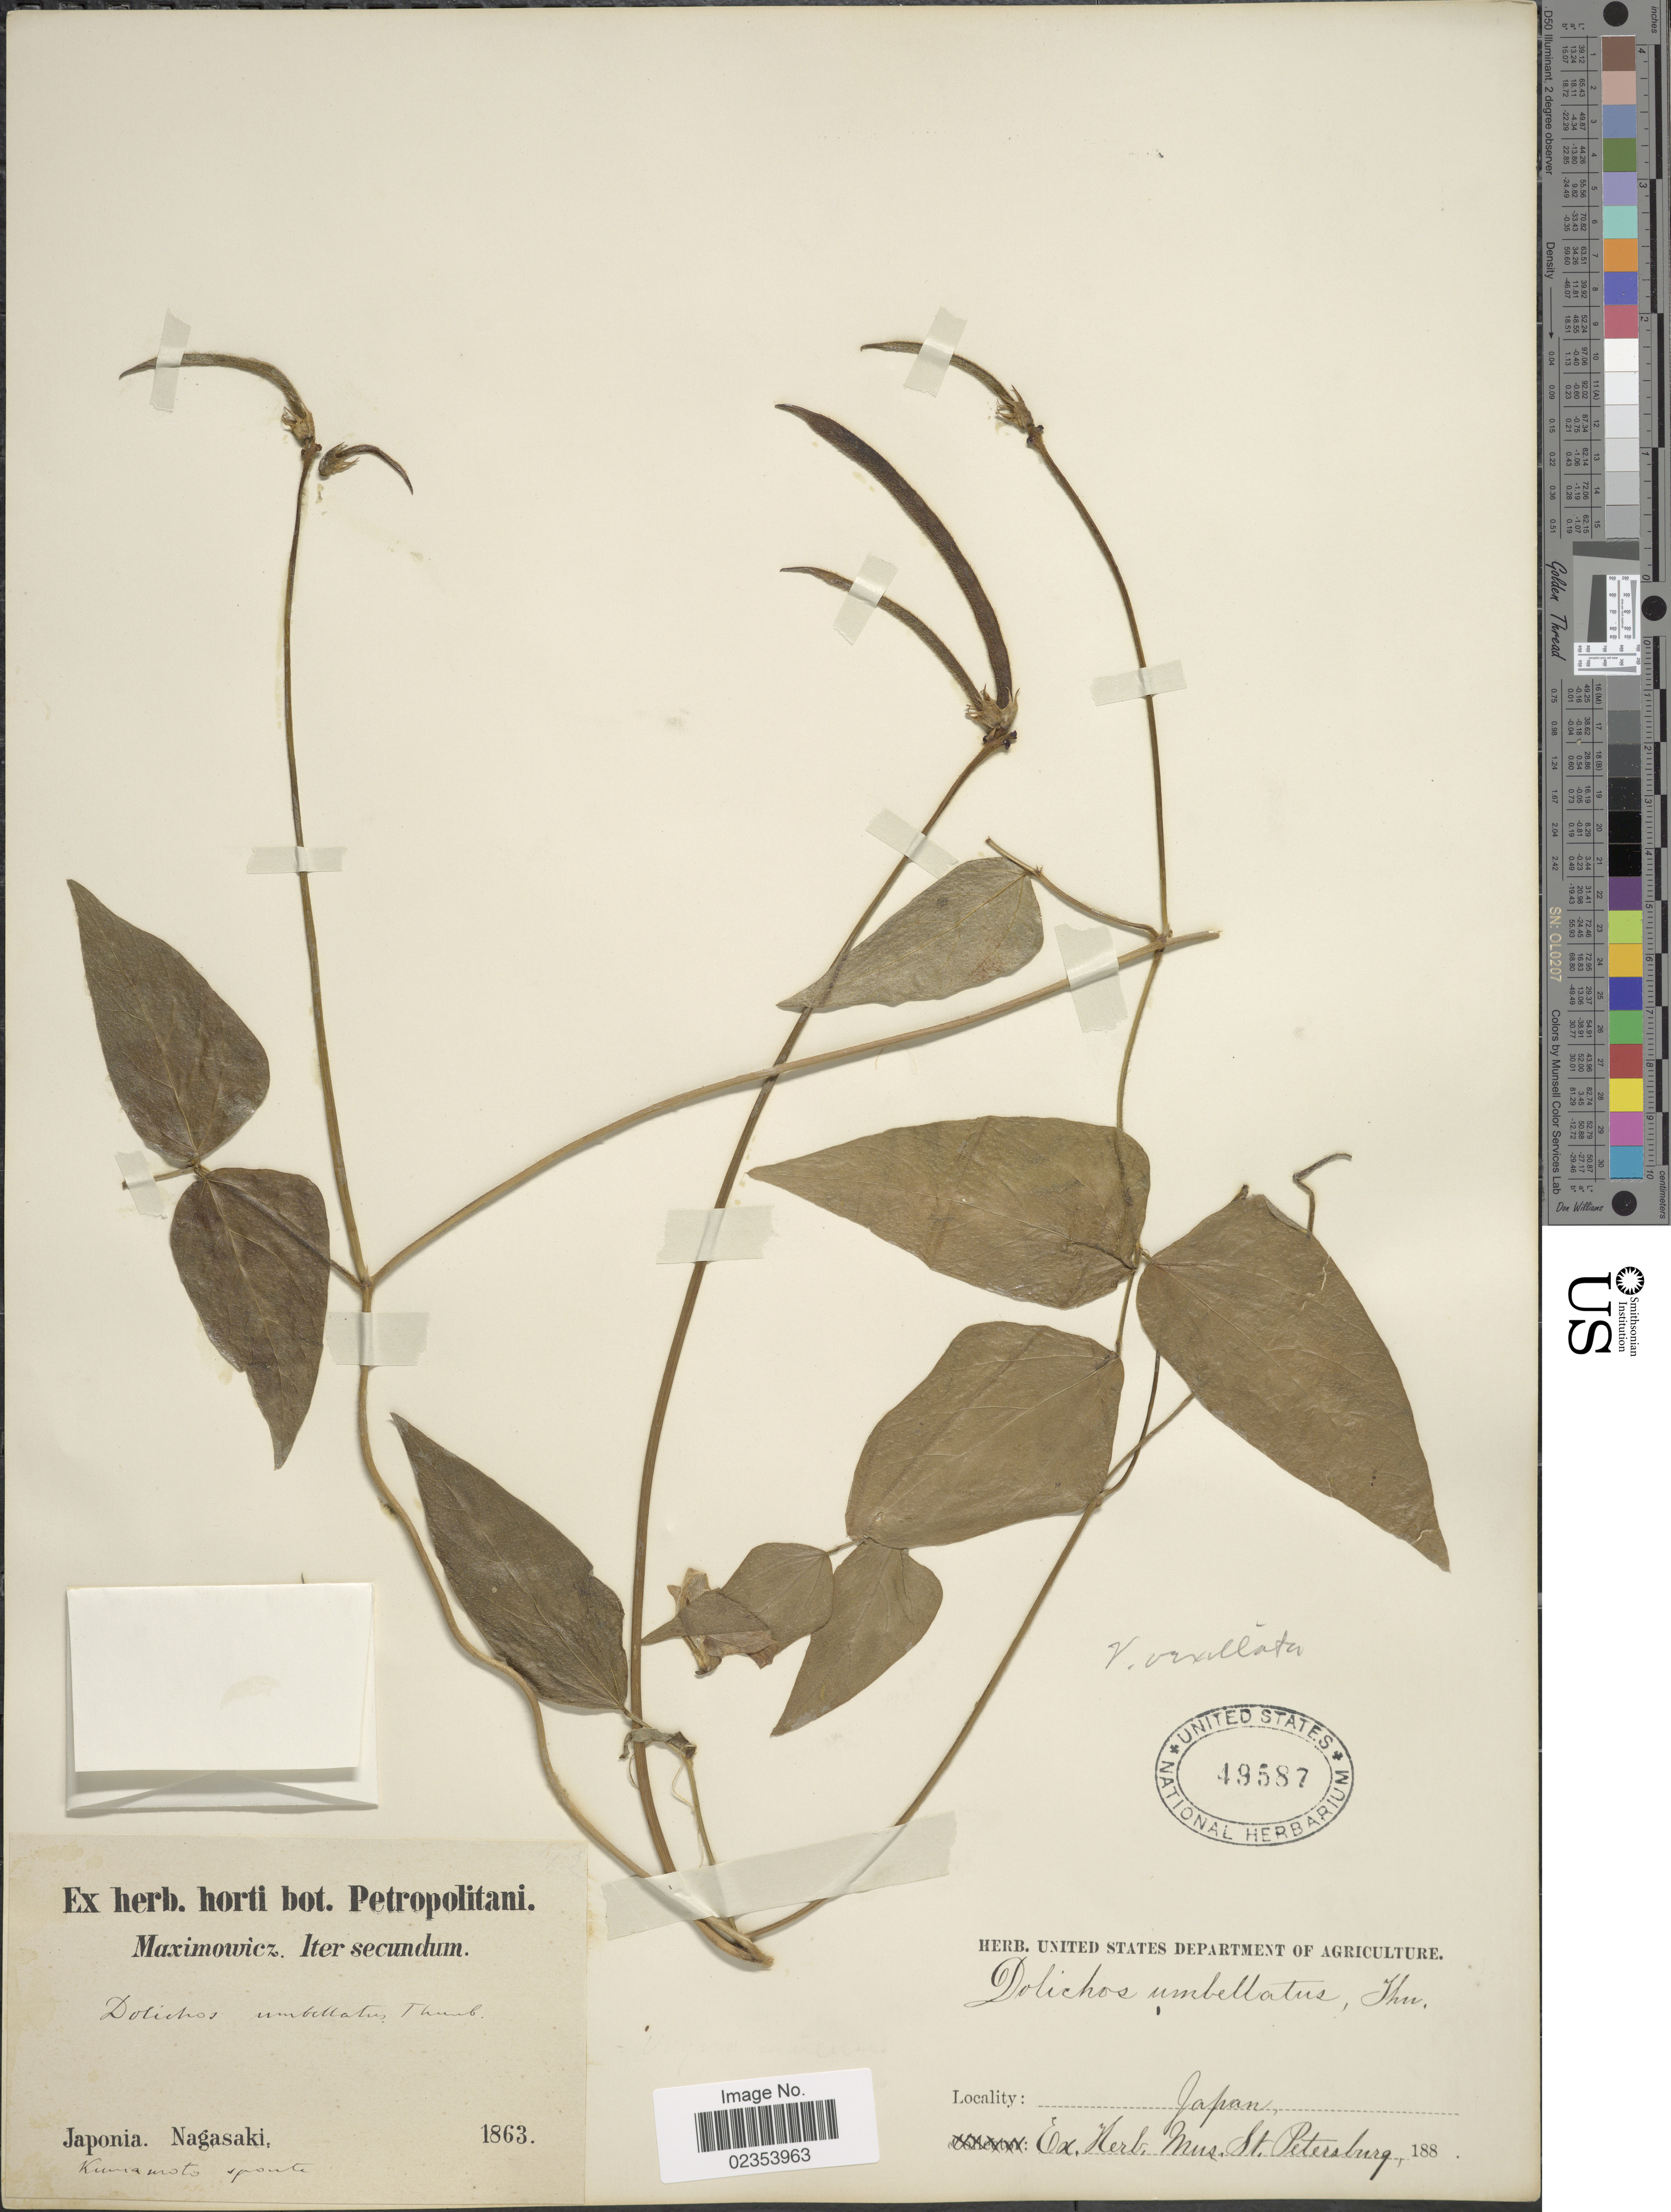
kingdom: Plantae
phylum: Tracheophyta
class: Magnoliopsida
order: Fabales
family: Fabaceae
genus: Vigna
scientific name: Vigna vexillata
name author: (L.) A. Rich.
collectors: Maximowicz, --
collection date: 1863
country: Japan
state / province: Nagasaki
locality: Japonia. Nagasaki. Kumamoto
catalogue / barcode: US 49587